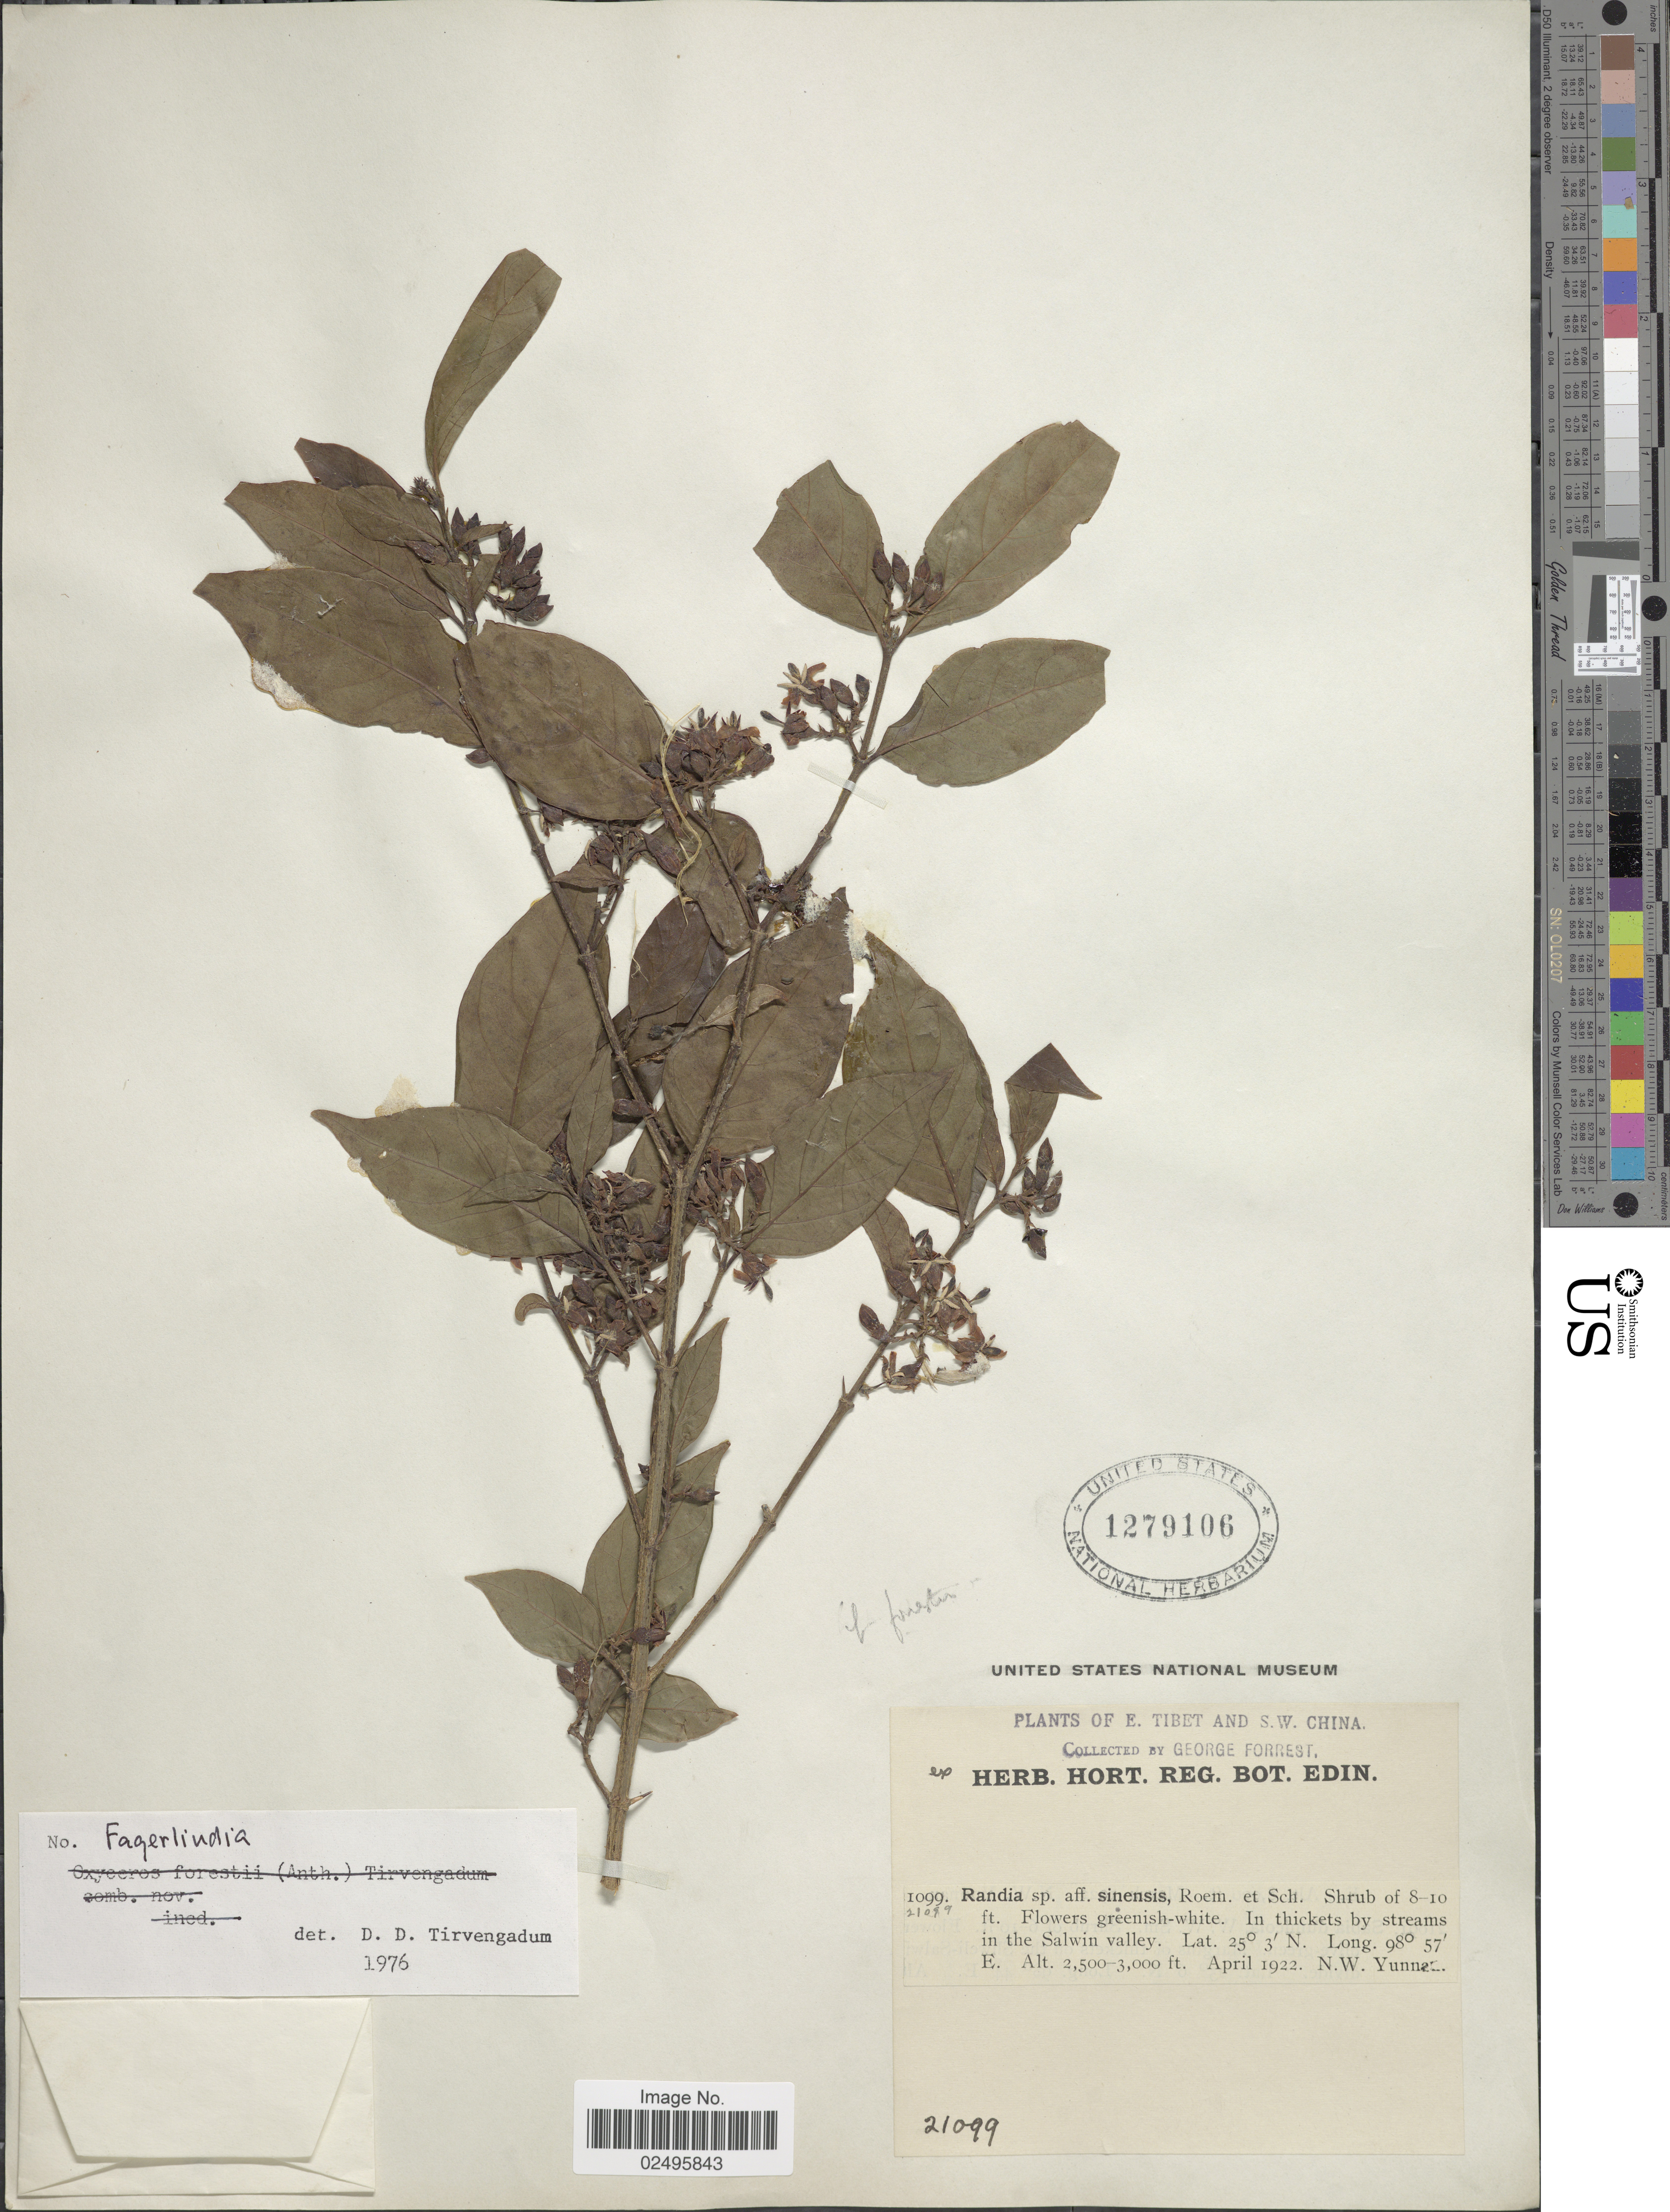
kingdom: Plantae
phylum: Tracheophyta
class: Magnoliopsida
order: Gentianales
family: Rubiaceae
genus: Fagerlindia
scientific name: Fagerlindia sp.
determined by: Tirvengadum, D. D.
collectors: G. Forrest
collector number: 1099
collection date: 1922-04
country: China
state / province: Yunnan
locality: E Tibet and S. W. China. In the Salwin valley. N. W. Yunnan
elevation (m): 762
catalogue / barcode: US 1279106